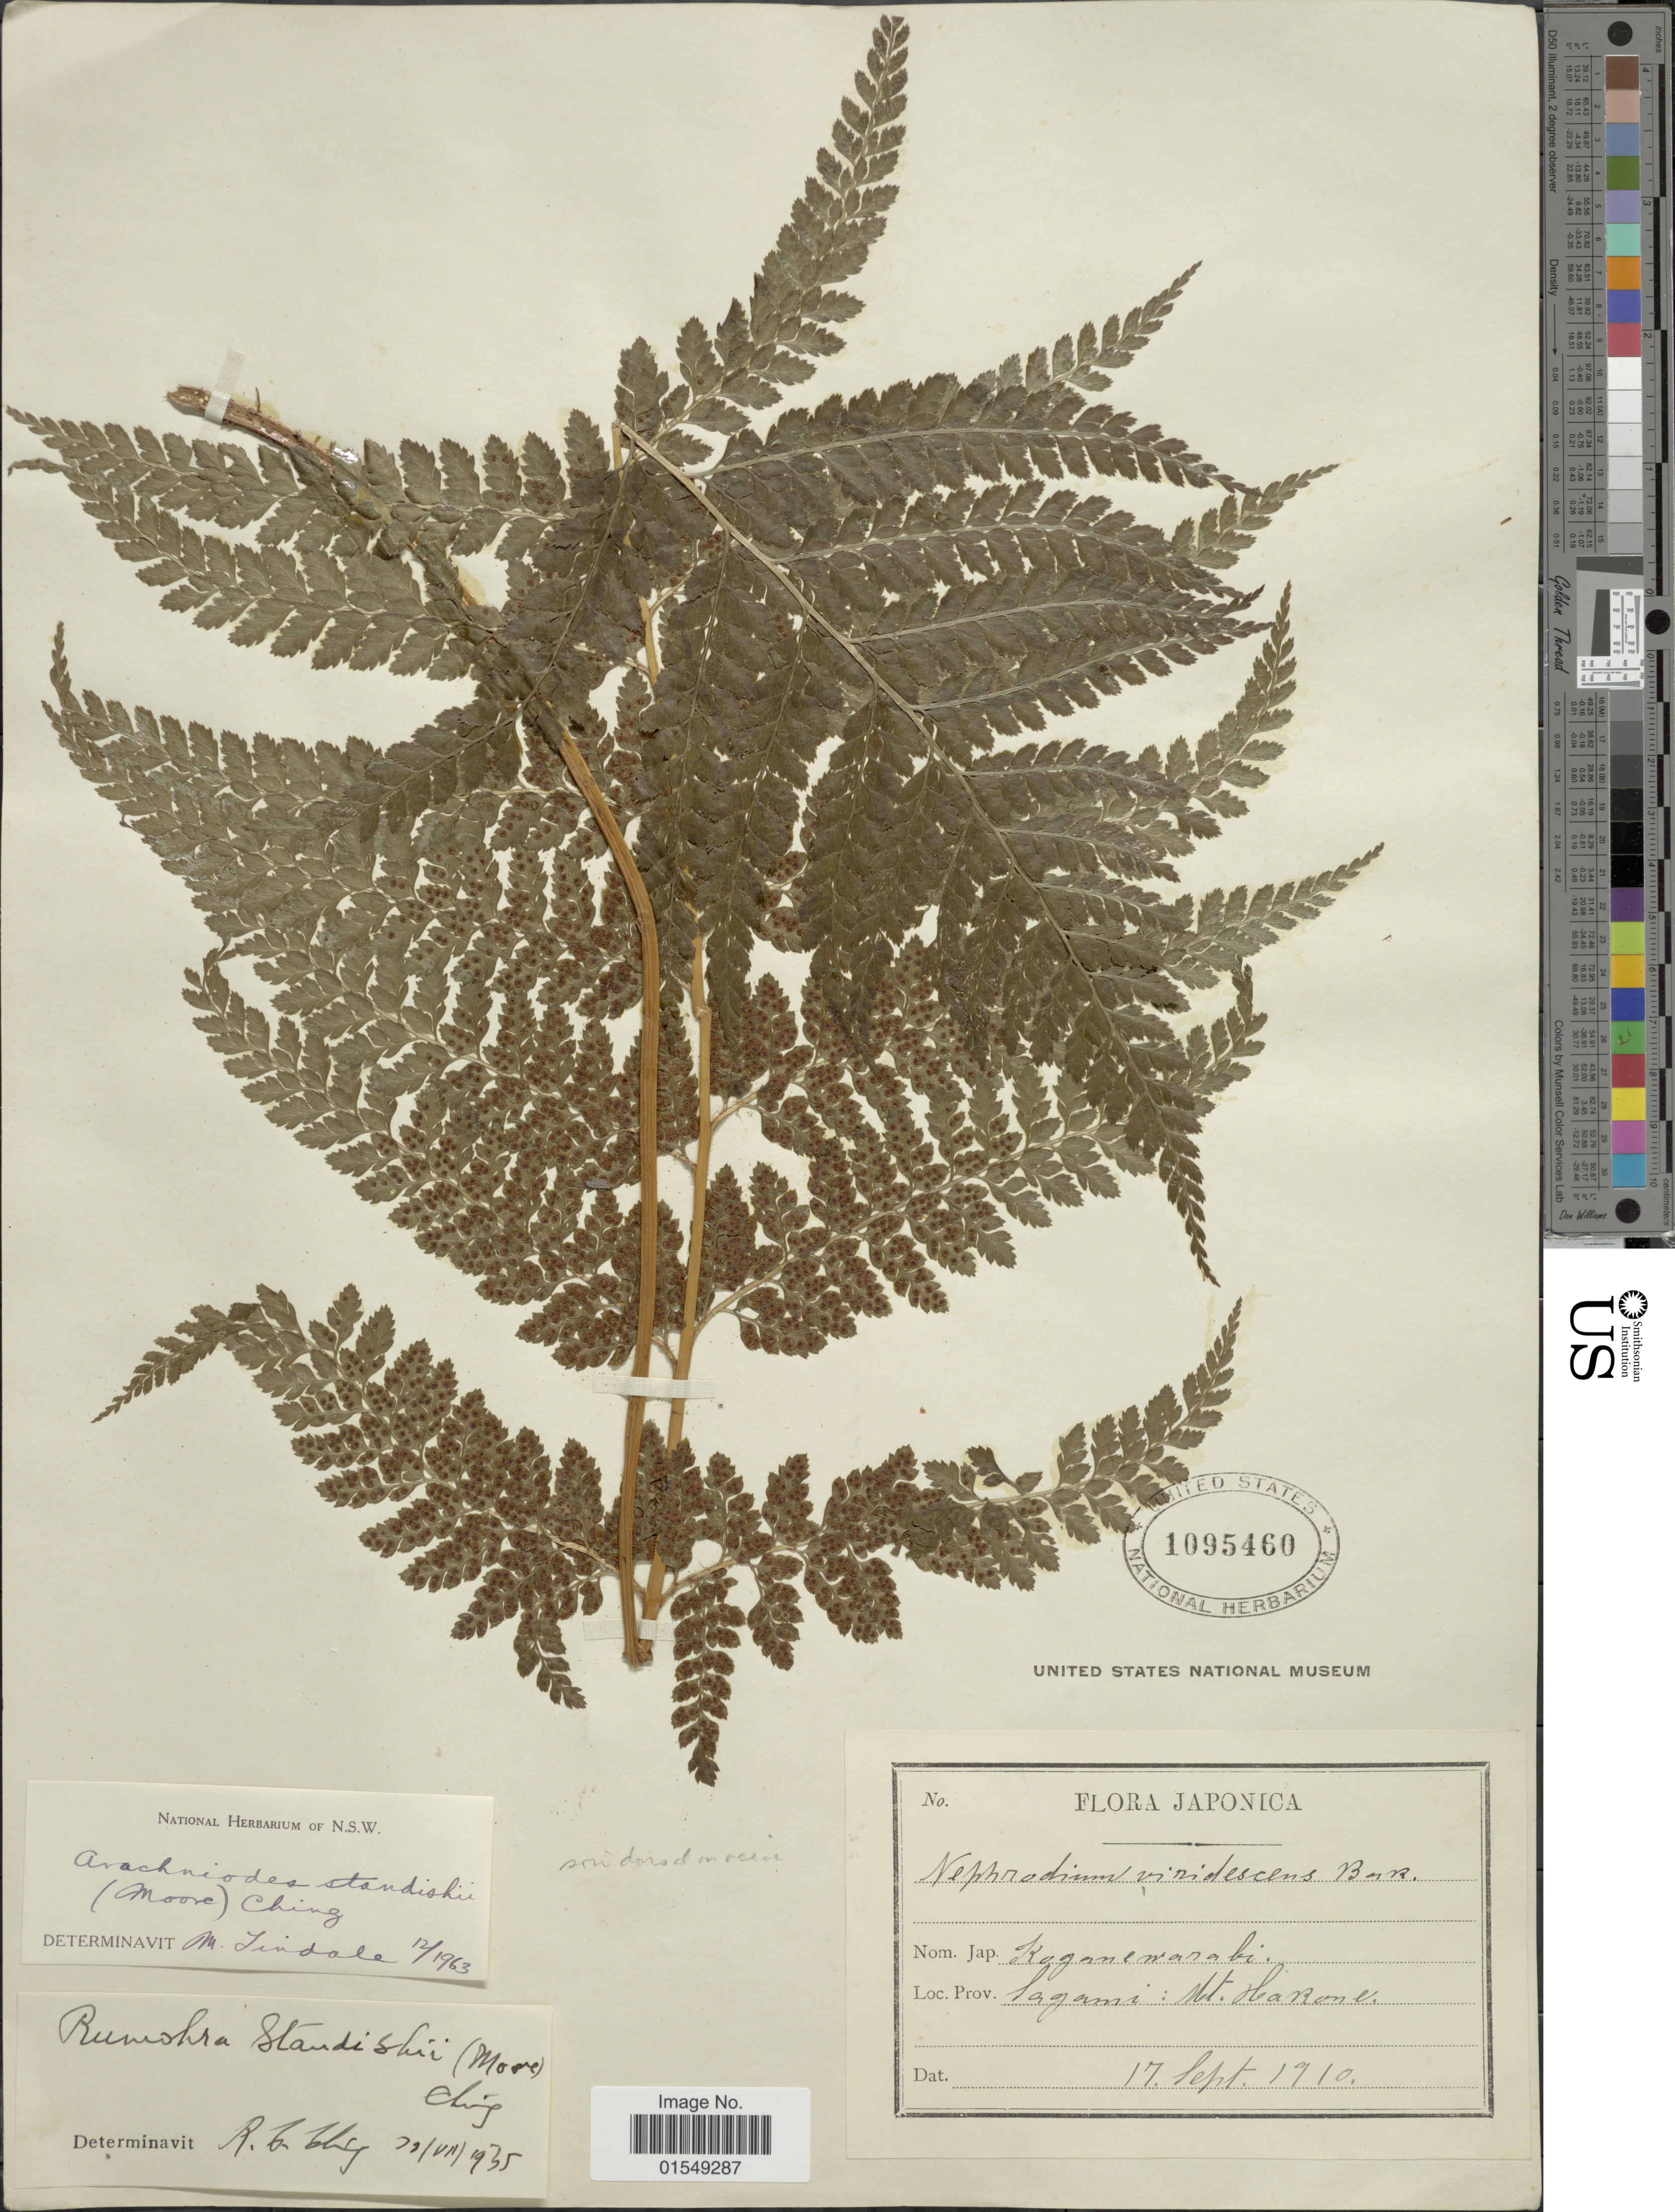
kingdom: Plantae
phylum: Tracheophyta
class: Polypodiopsida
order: Polypodiales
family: Dryopteridaceae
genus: Arachniodes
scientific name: Arachniodes standishii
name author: (T. Moore) Ohwi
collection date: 1910-09-17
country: Japan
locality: Japonica, Sagami: Mt. Hakone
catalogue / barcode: US 1095460